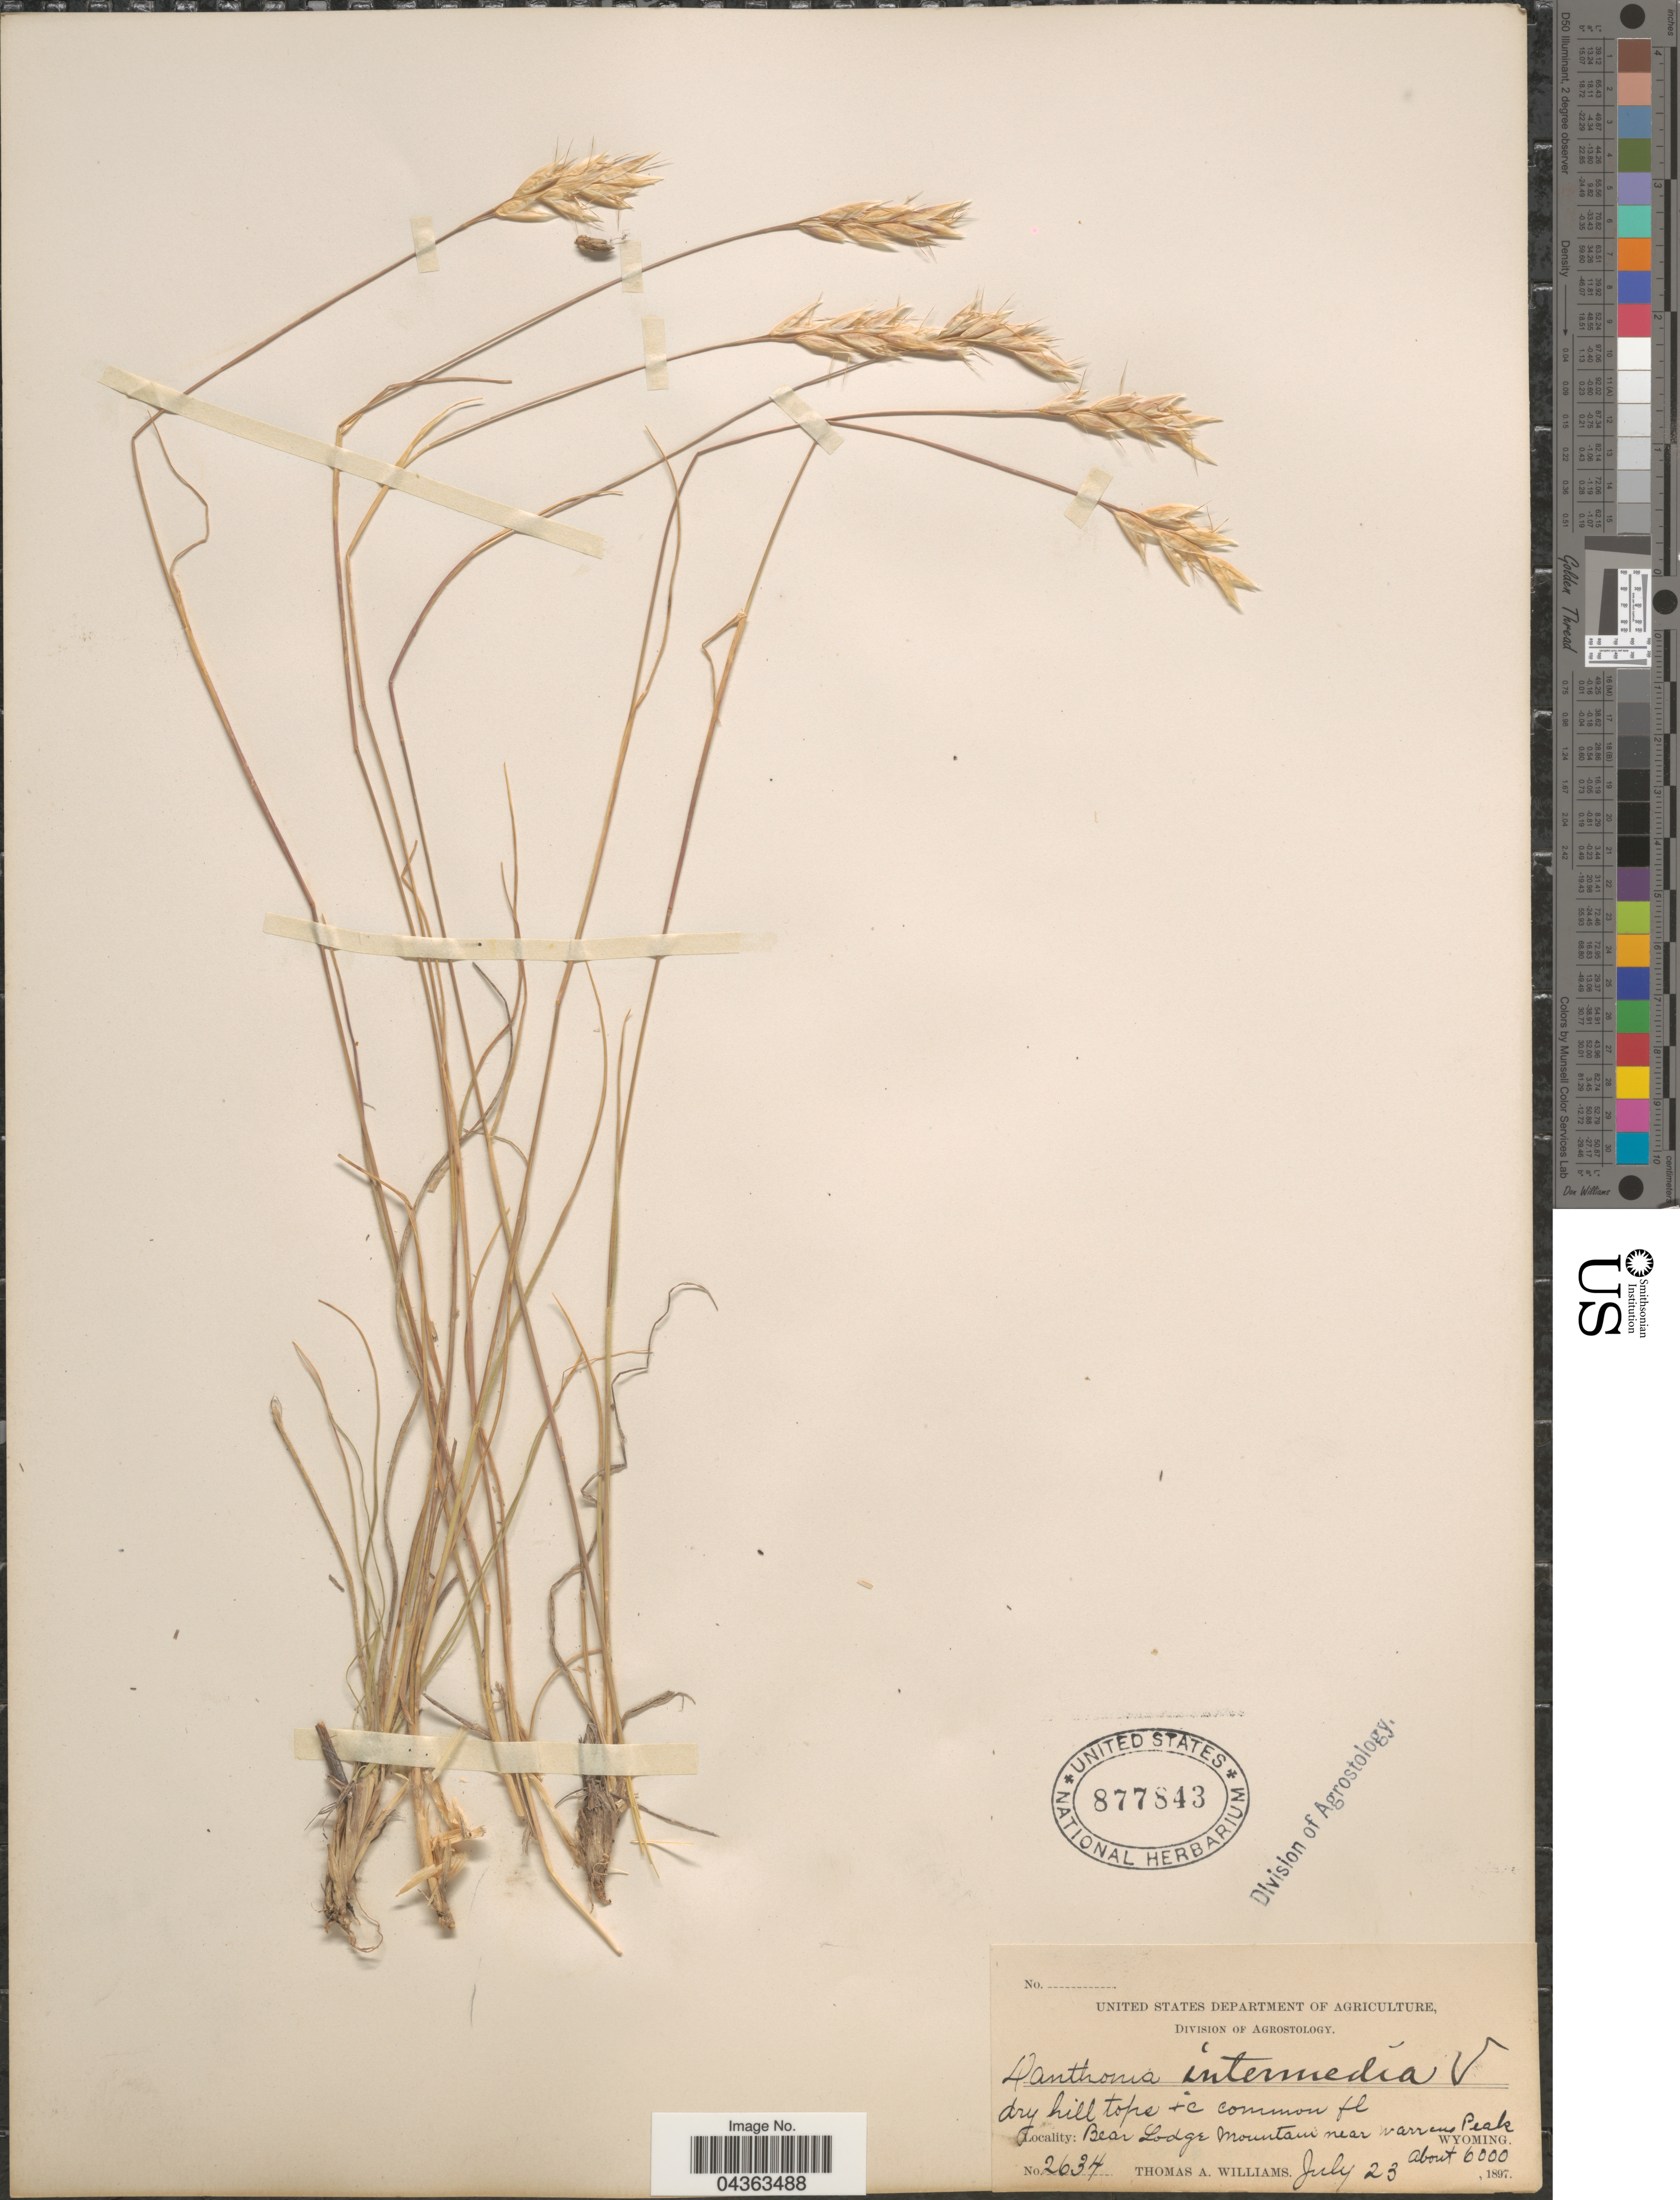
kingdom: Plantae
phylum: Tracheophyta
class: Liliopsida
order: Poales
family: Poaceae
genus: Danthonia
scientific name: Danthonia intermedia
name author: Vasey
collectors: T. A. Williams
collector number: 2634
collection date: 1897-07-23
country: United States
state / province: Wyoming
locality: Bear Lodge mountains near Warrens Peak.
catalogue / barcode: US 877843